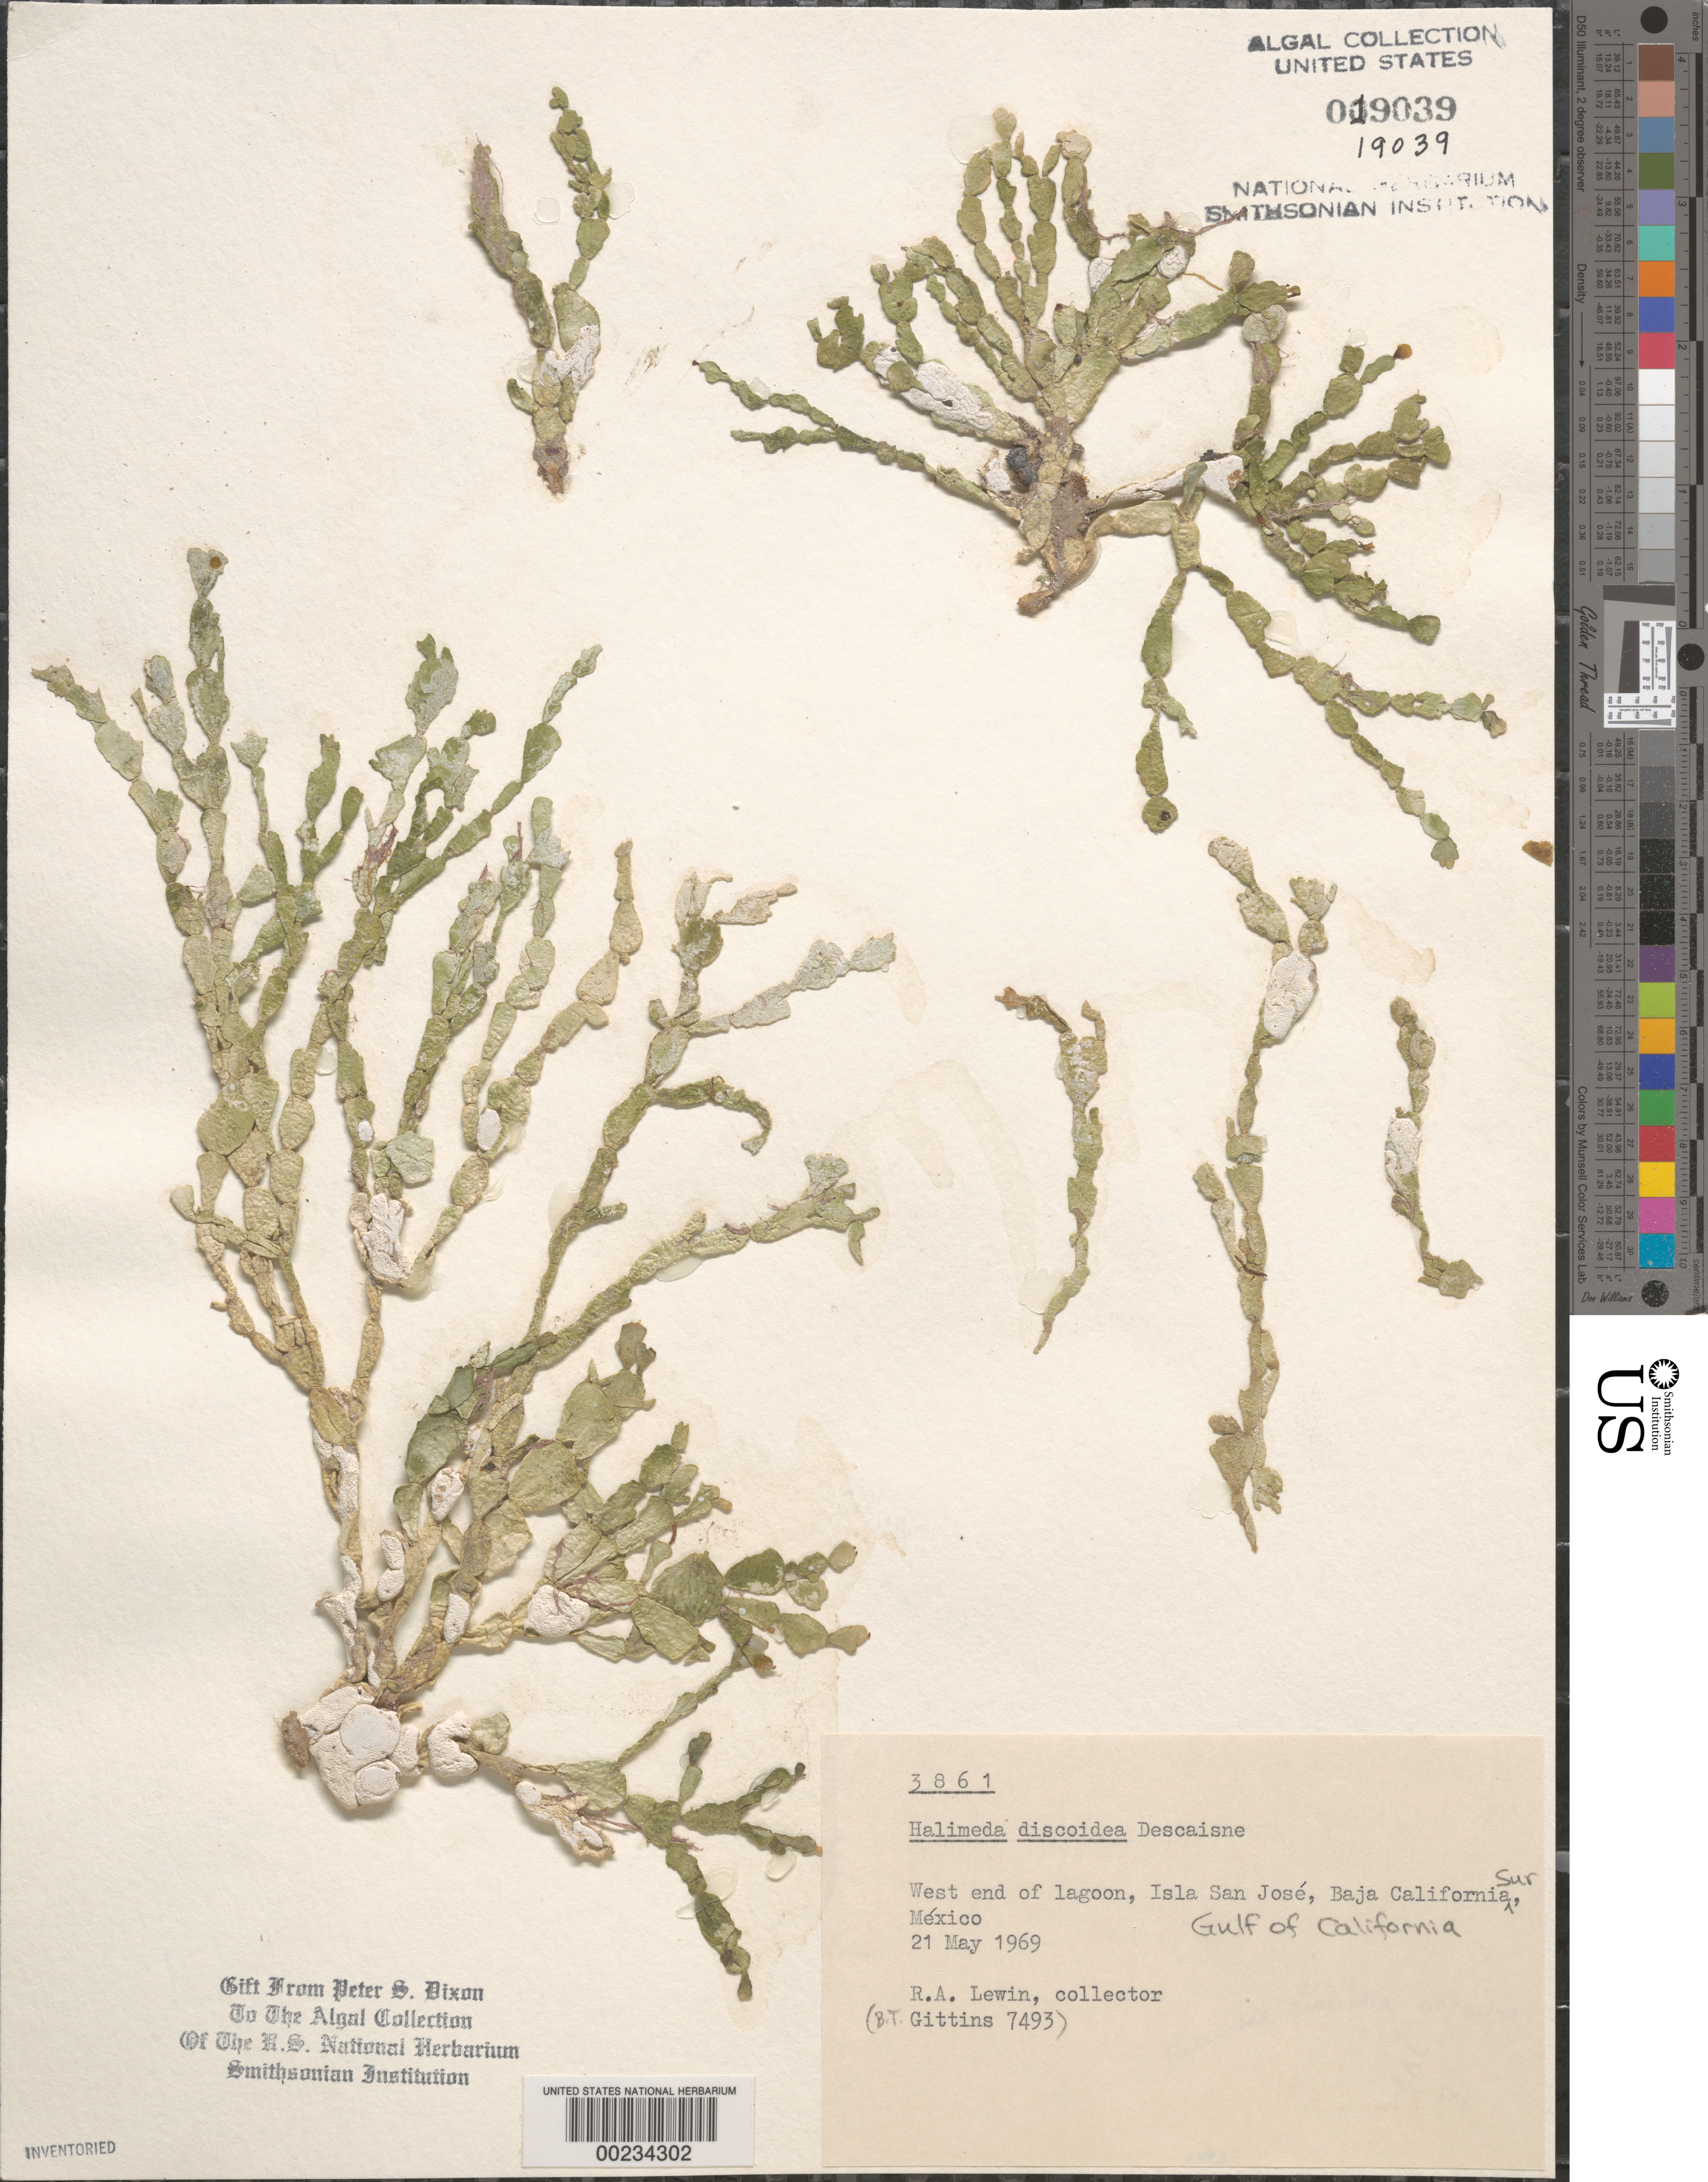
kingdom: Plantae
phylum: Chlorophyta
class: Ulvophyceae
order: Bryopsidales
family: Halimedaceae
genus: Halimeda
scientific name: Halimeda discoidea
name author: Decne.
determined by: Dixon, P. S.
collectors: R. Lewin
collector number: BTG 7493 & PSD 3861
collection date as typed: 21 May 1969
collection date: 1969-05-21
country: Mexico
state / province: Baja California Sur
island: Isla San Jose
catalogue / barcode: US 19039